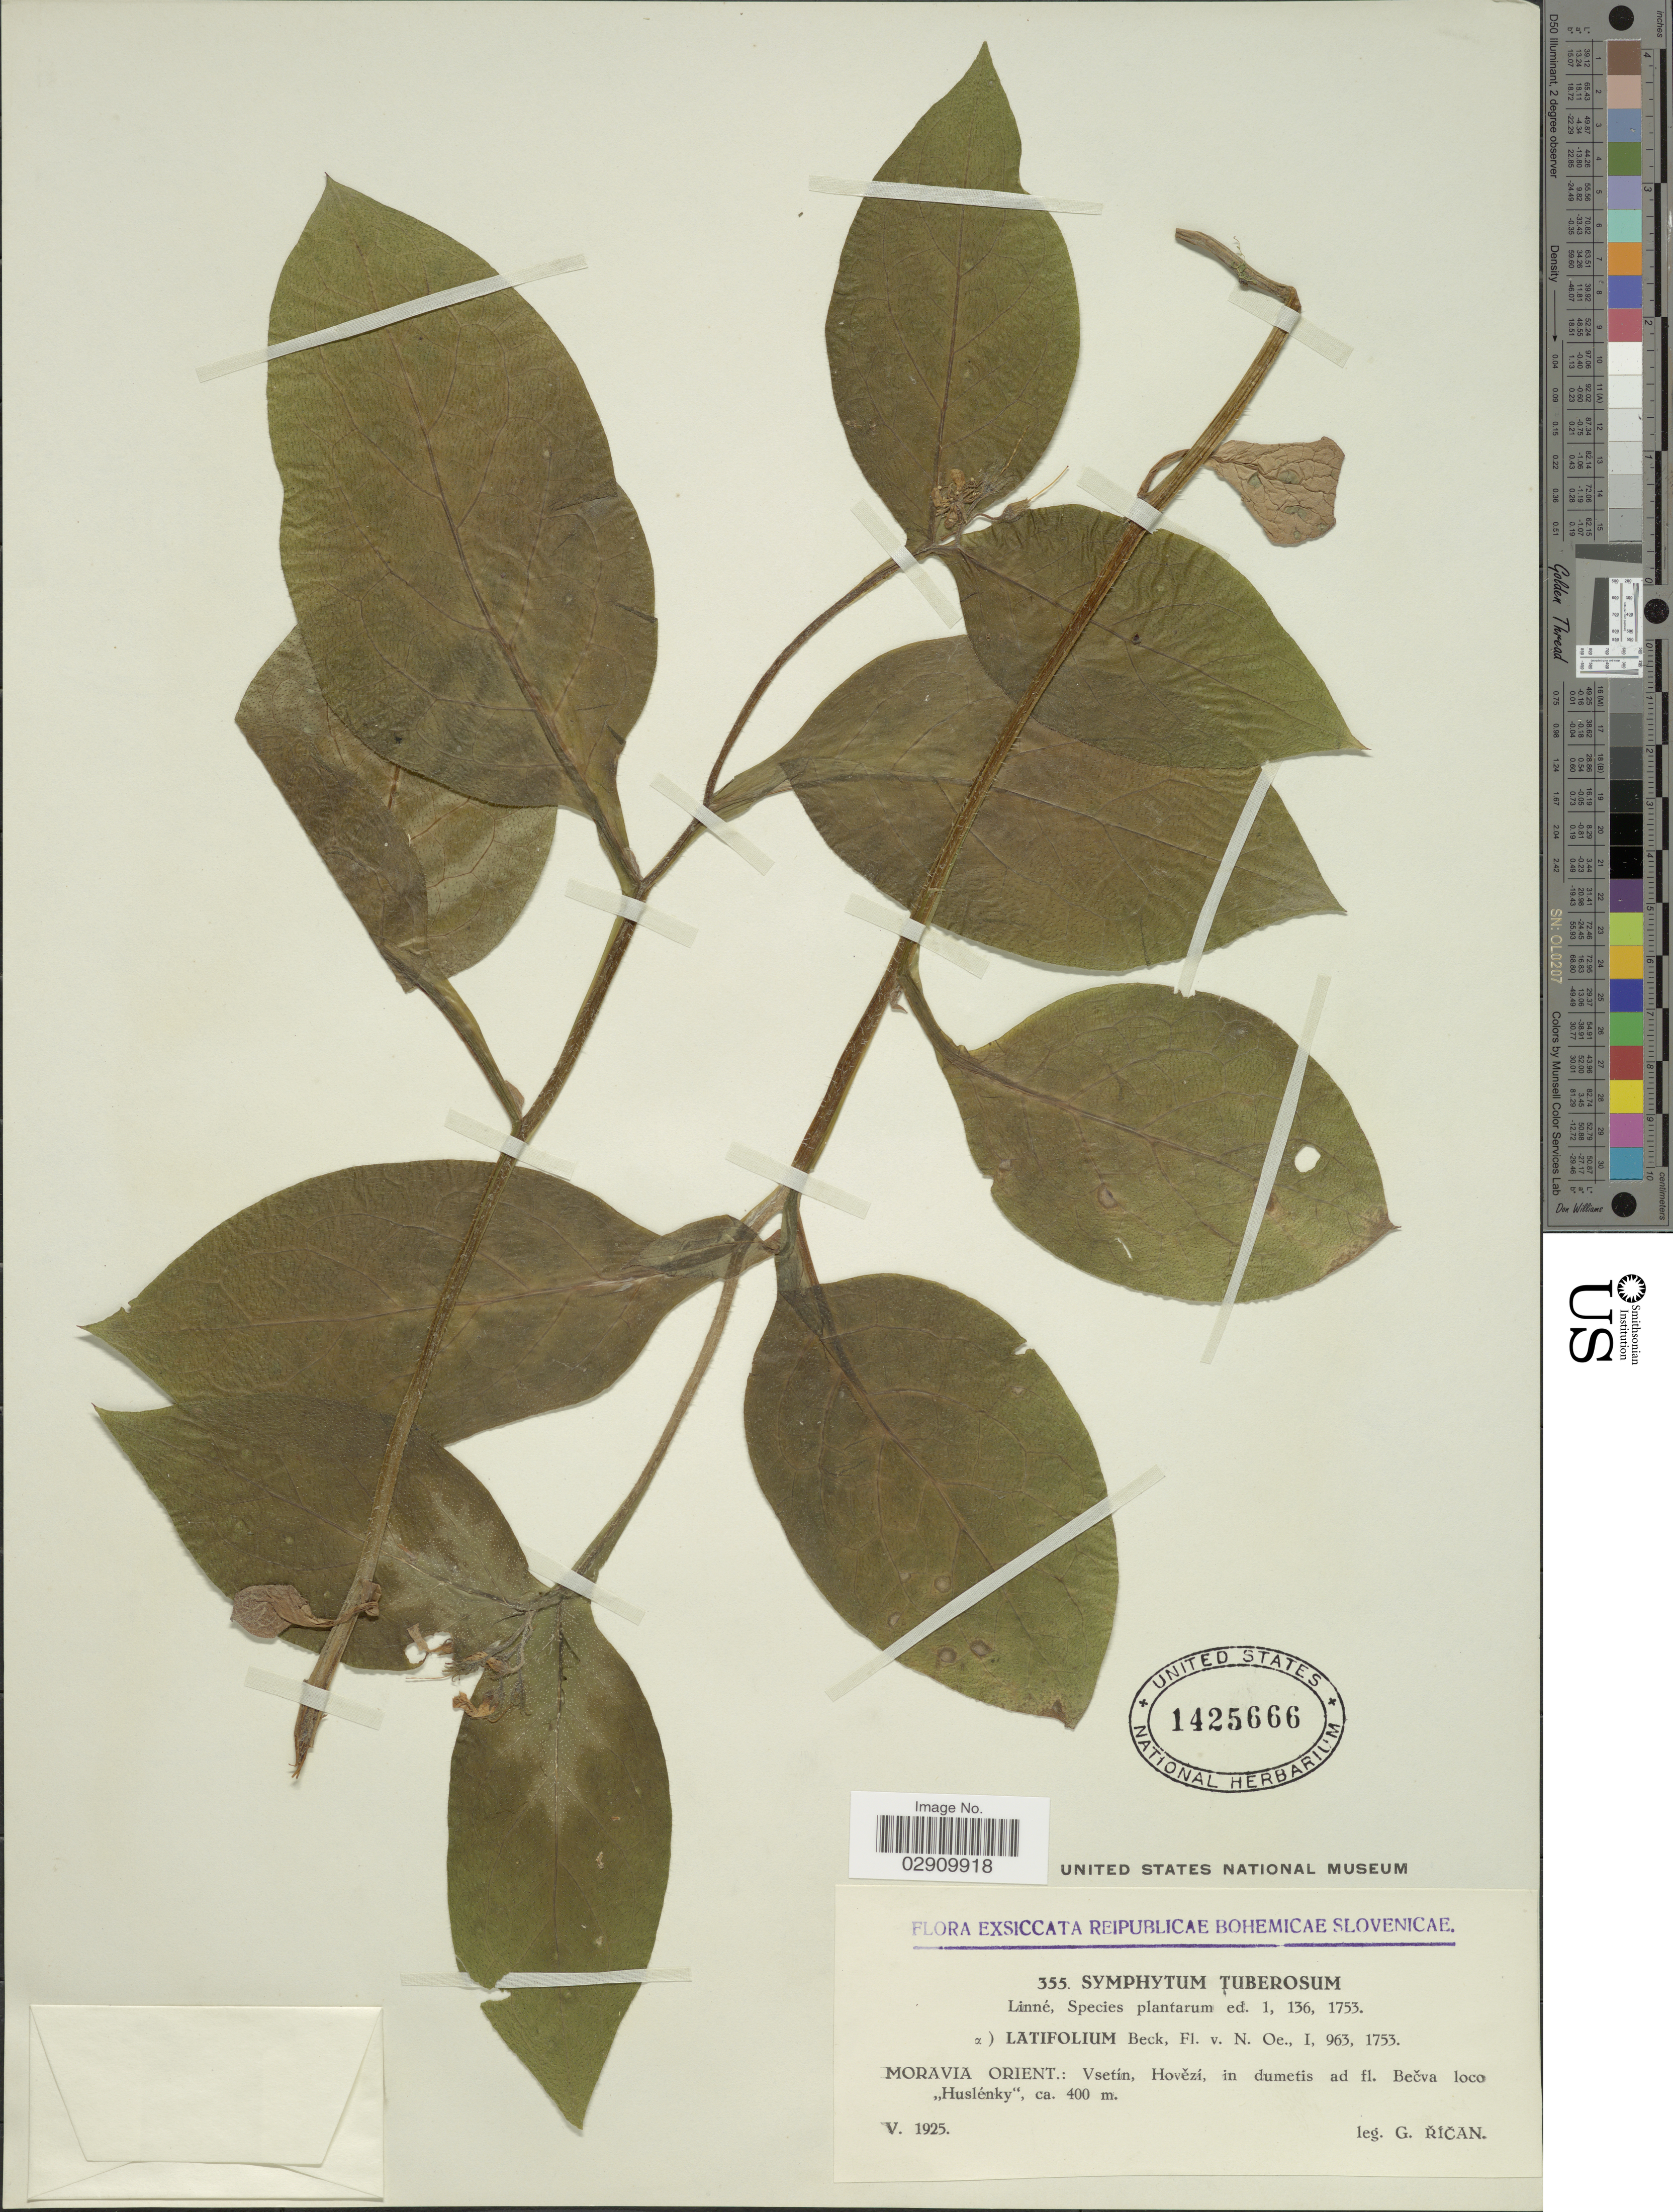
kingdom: Plantae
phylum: Tracheophyta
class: Magnoliopsida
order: Boraginales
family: Boraginaceae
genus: Symphytum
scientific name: Symphytum tuberosum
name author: L.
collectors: G. Rican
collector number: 355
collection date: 1925-05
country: Czechia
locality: Reipublicae Bohemicae Slovenicae, Moravia Orient., Vsetín, Hovezi, in dumetis ad fl. Becva loco "Huslénky".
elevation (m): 400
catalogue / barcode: US 1425666